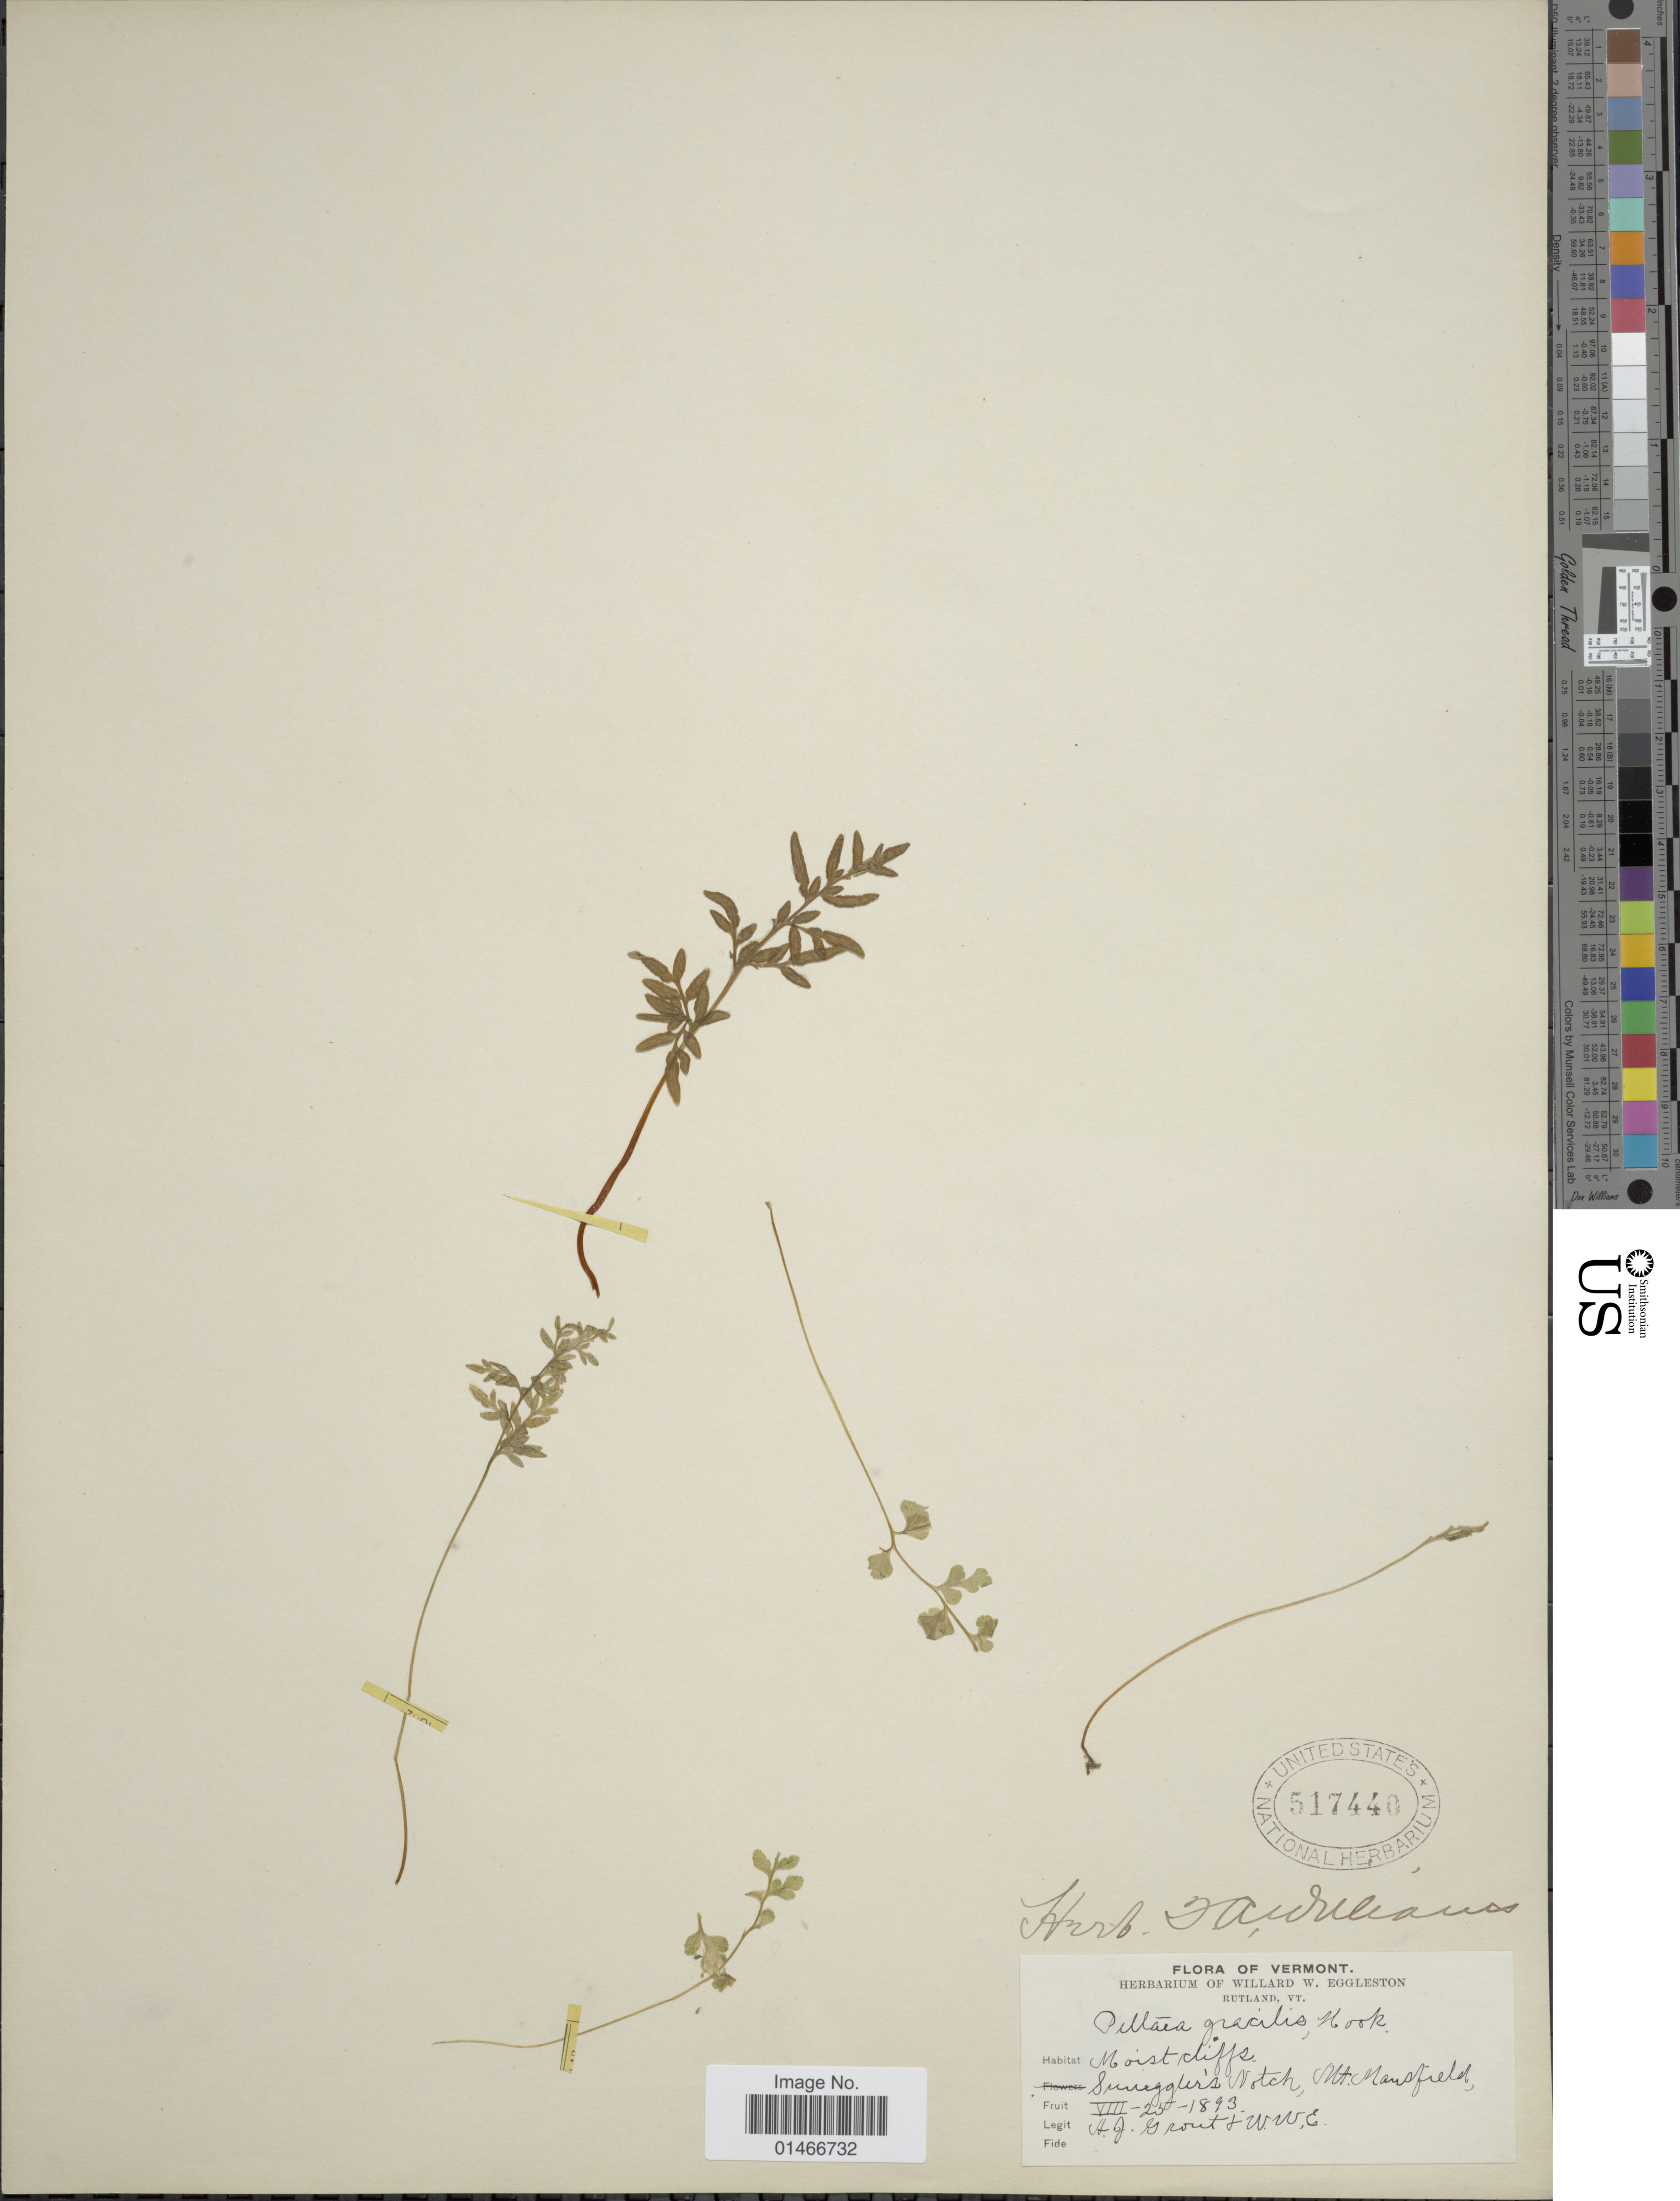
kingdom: Plantae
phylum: Tracheophyta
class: Polypodiopsida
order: Polypodiales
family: Pteridaceae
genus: Cryptogramma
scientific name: Cryptogramma stelleri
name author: (S.G. Gmel.) Prantl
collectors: H. J. Grout & W. W. Eggleston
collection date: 1893-08-25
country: United States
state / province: Vermont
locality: Smuggler's Notch, Mt. Mansfield.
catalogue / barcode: US 517440